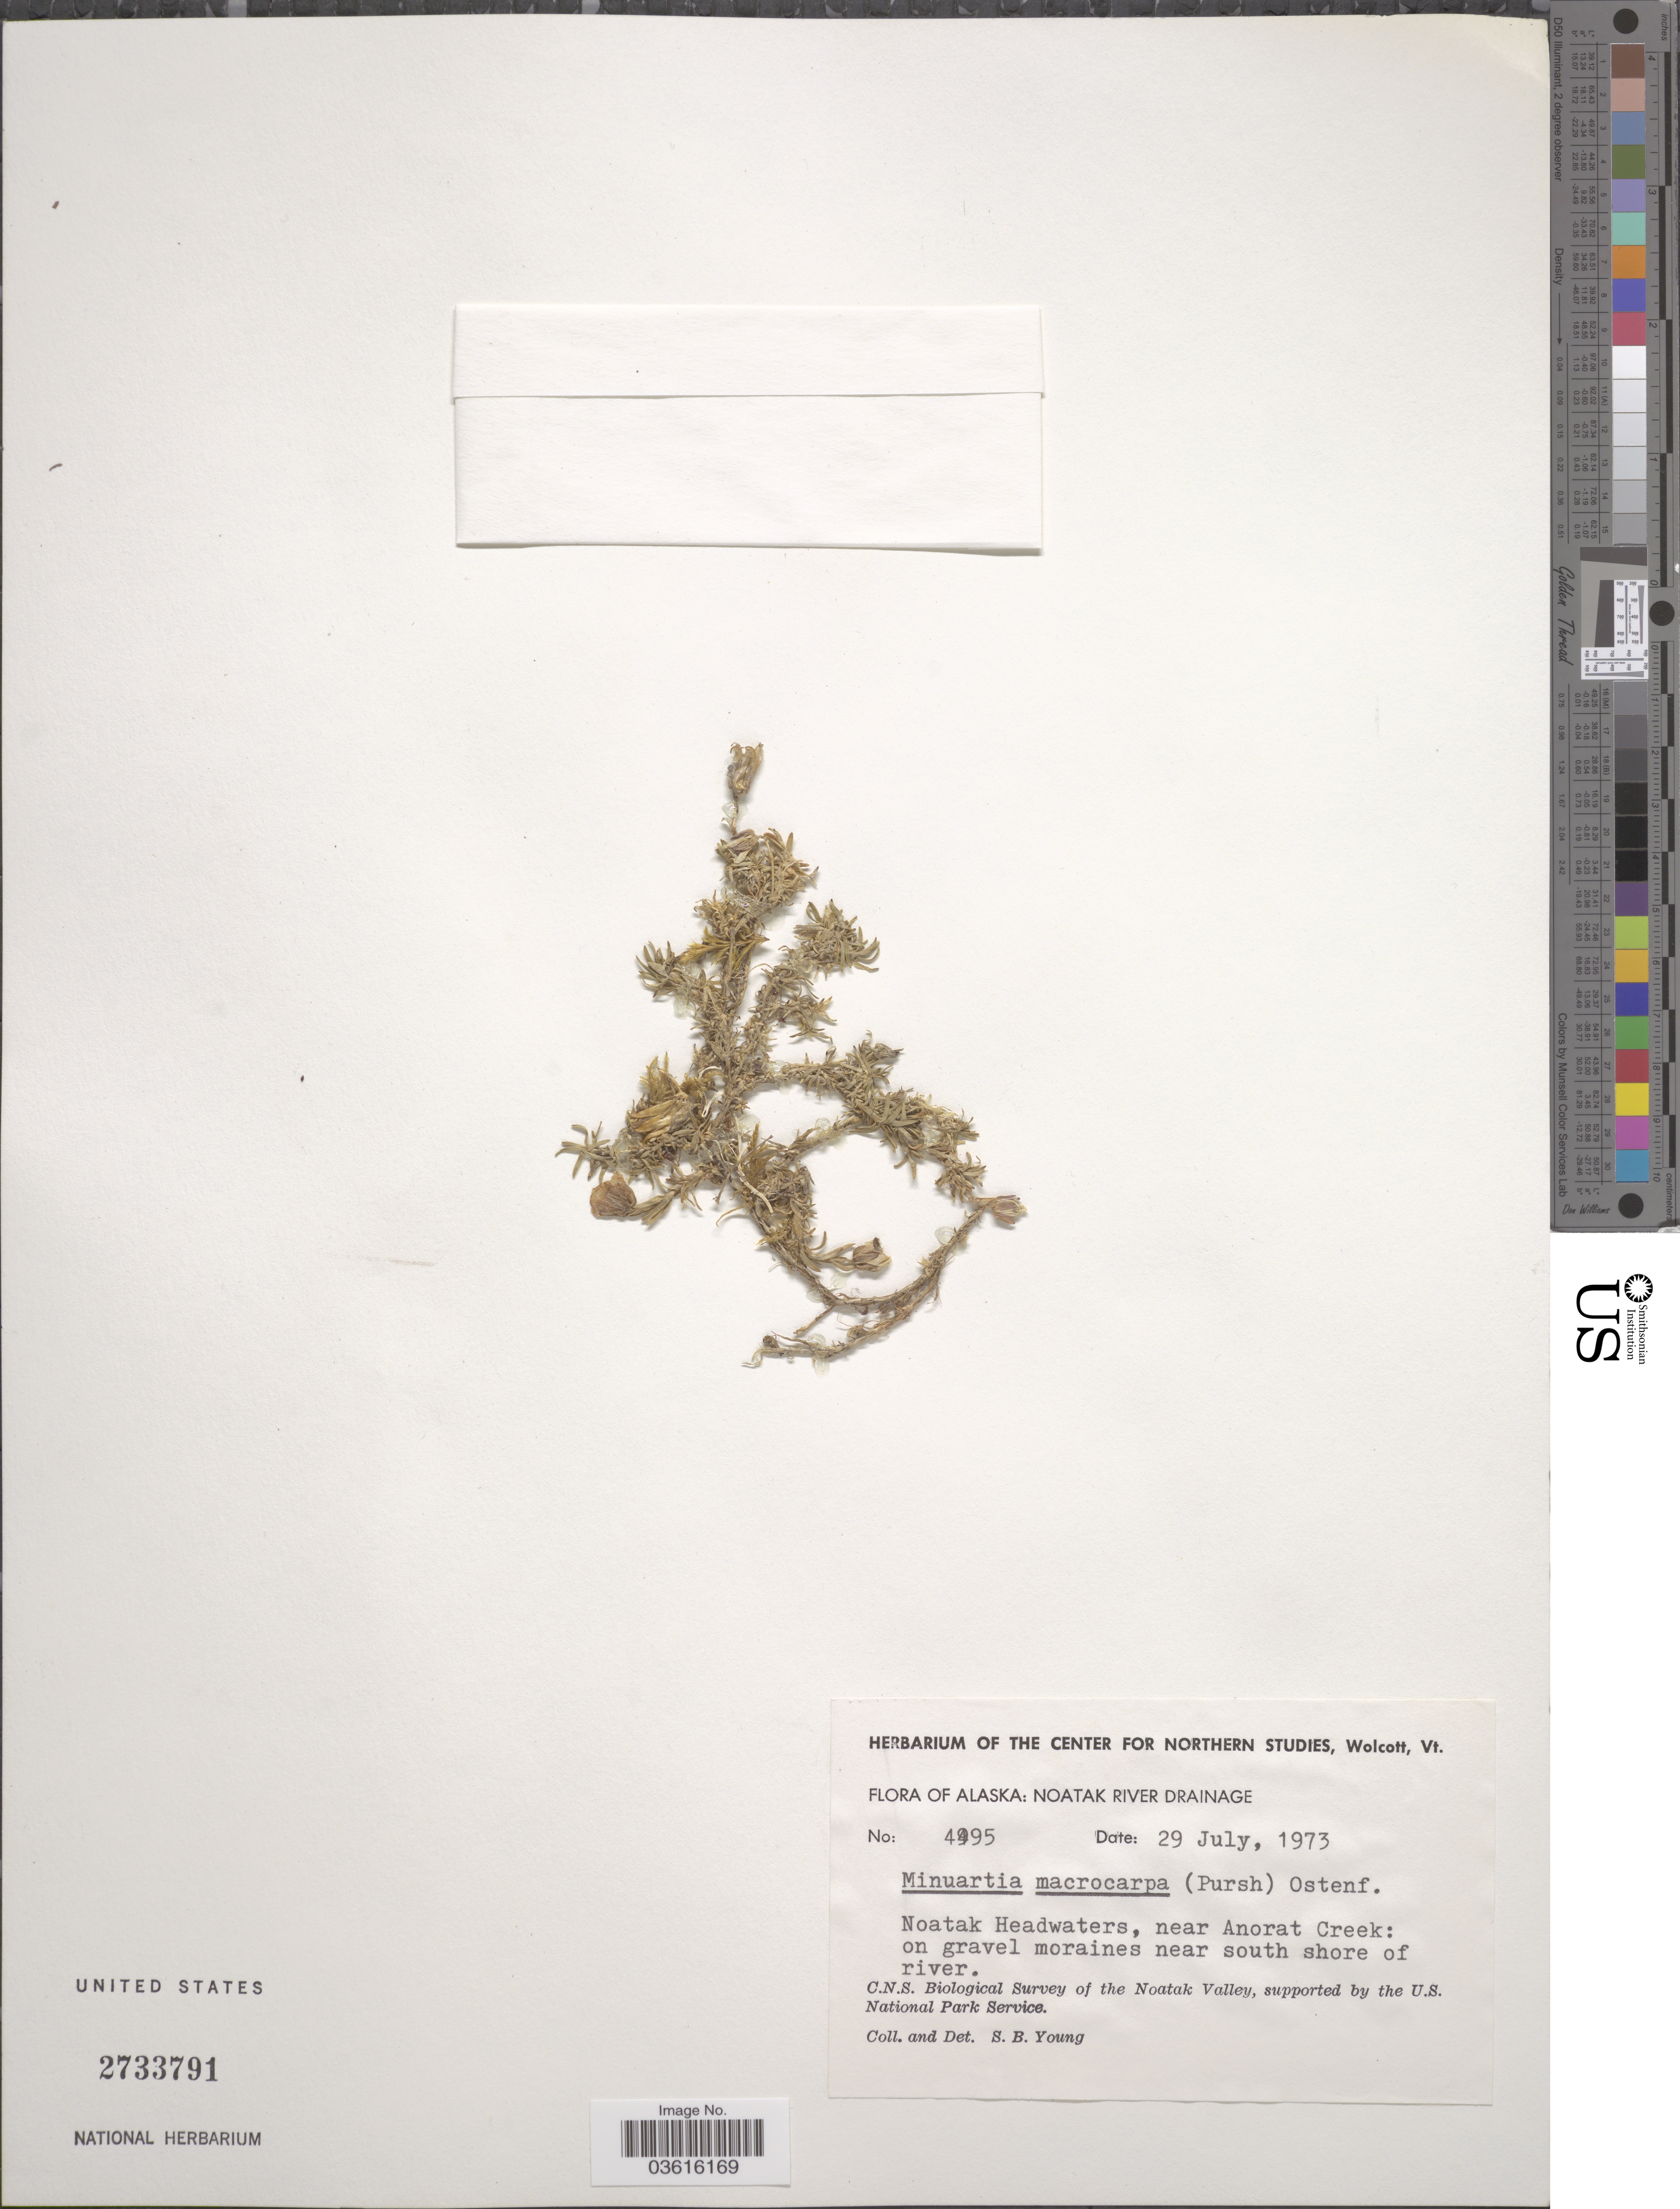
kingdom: Plantae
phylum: Tracheophyta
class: Magnoliopsida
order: Caryophyllales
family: Caryophyllaceae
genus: Pseudocherleria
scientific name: Pseudocherleria macrocarpa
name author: (Pursh) Dillenb. & Kadereit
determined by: U.S. National Herbarium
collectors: S. Young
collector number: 4495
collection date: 1973-07-29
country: United States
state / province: Alaska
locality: Noatak River Drainage. Noatak Headwaters, near Anorat Creek: on gravel moraines near south shore of river. Noatak Valley.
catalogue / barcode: US 2733791